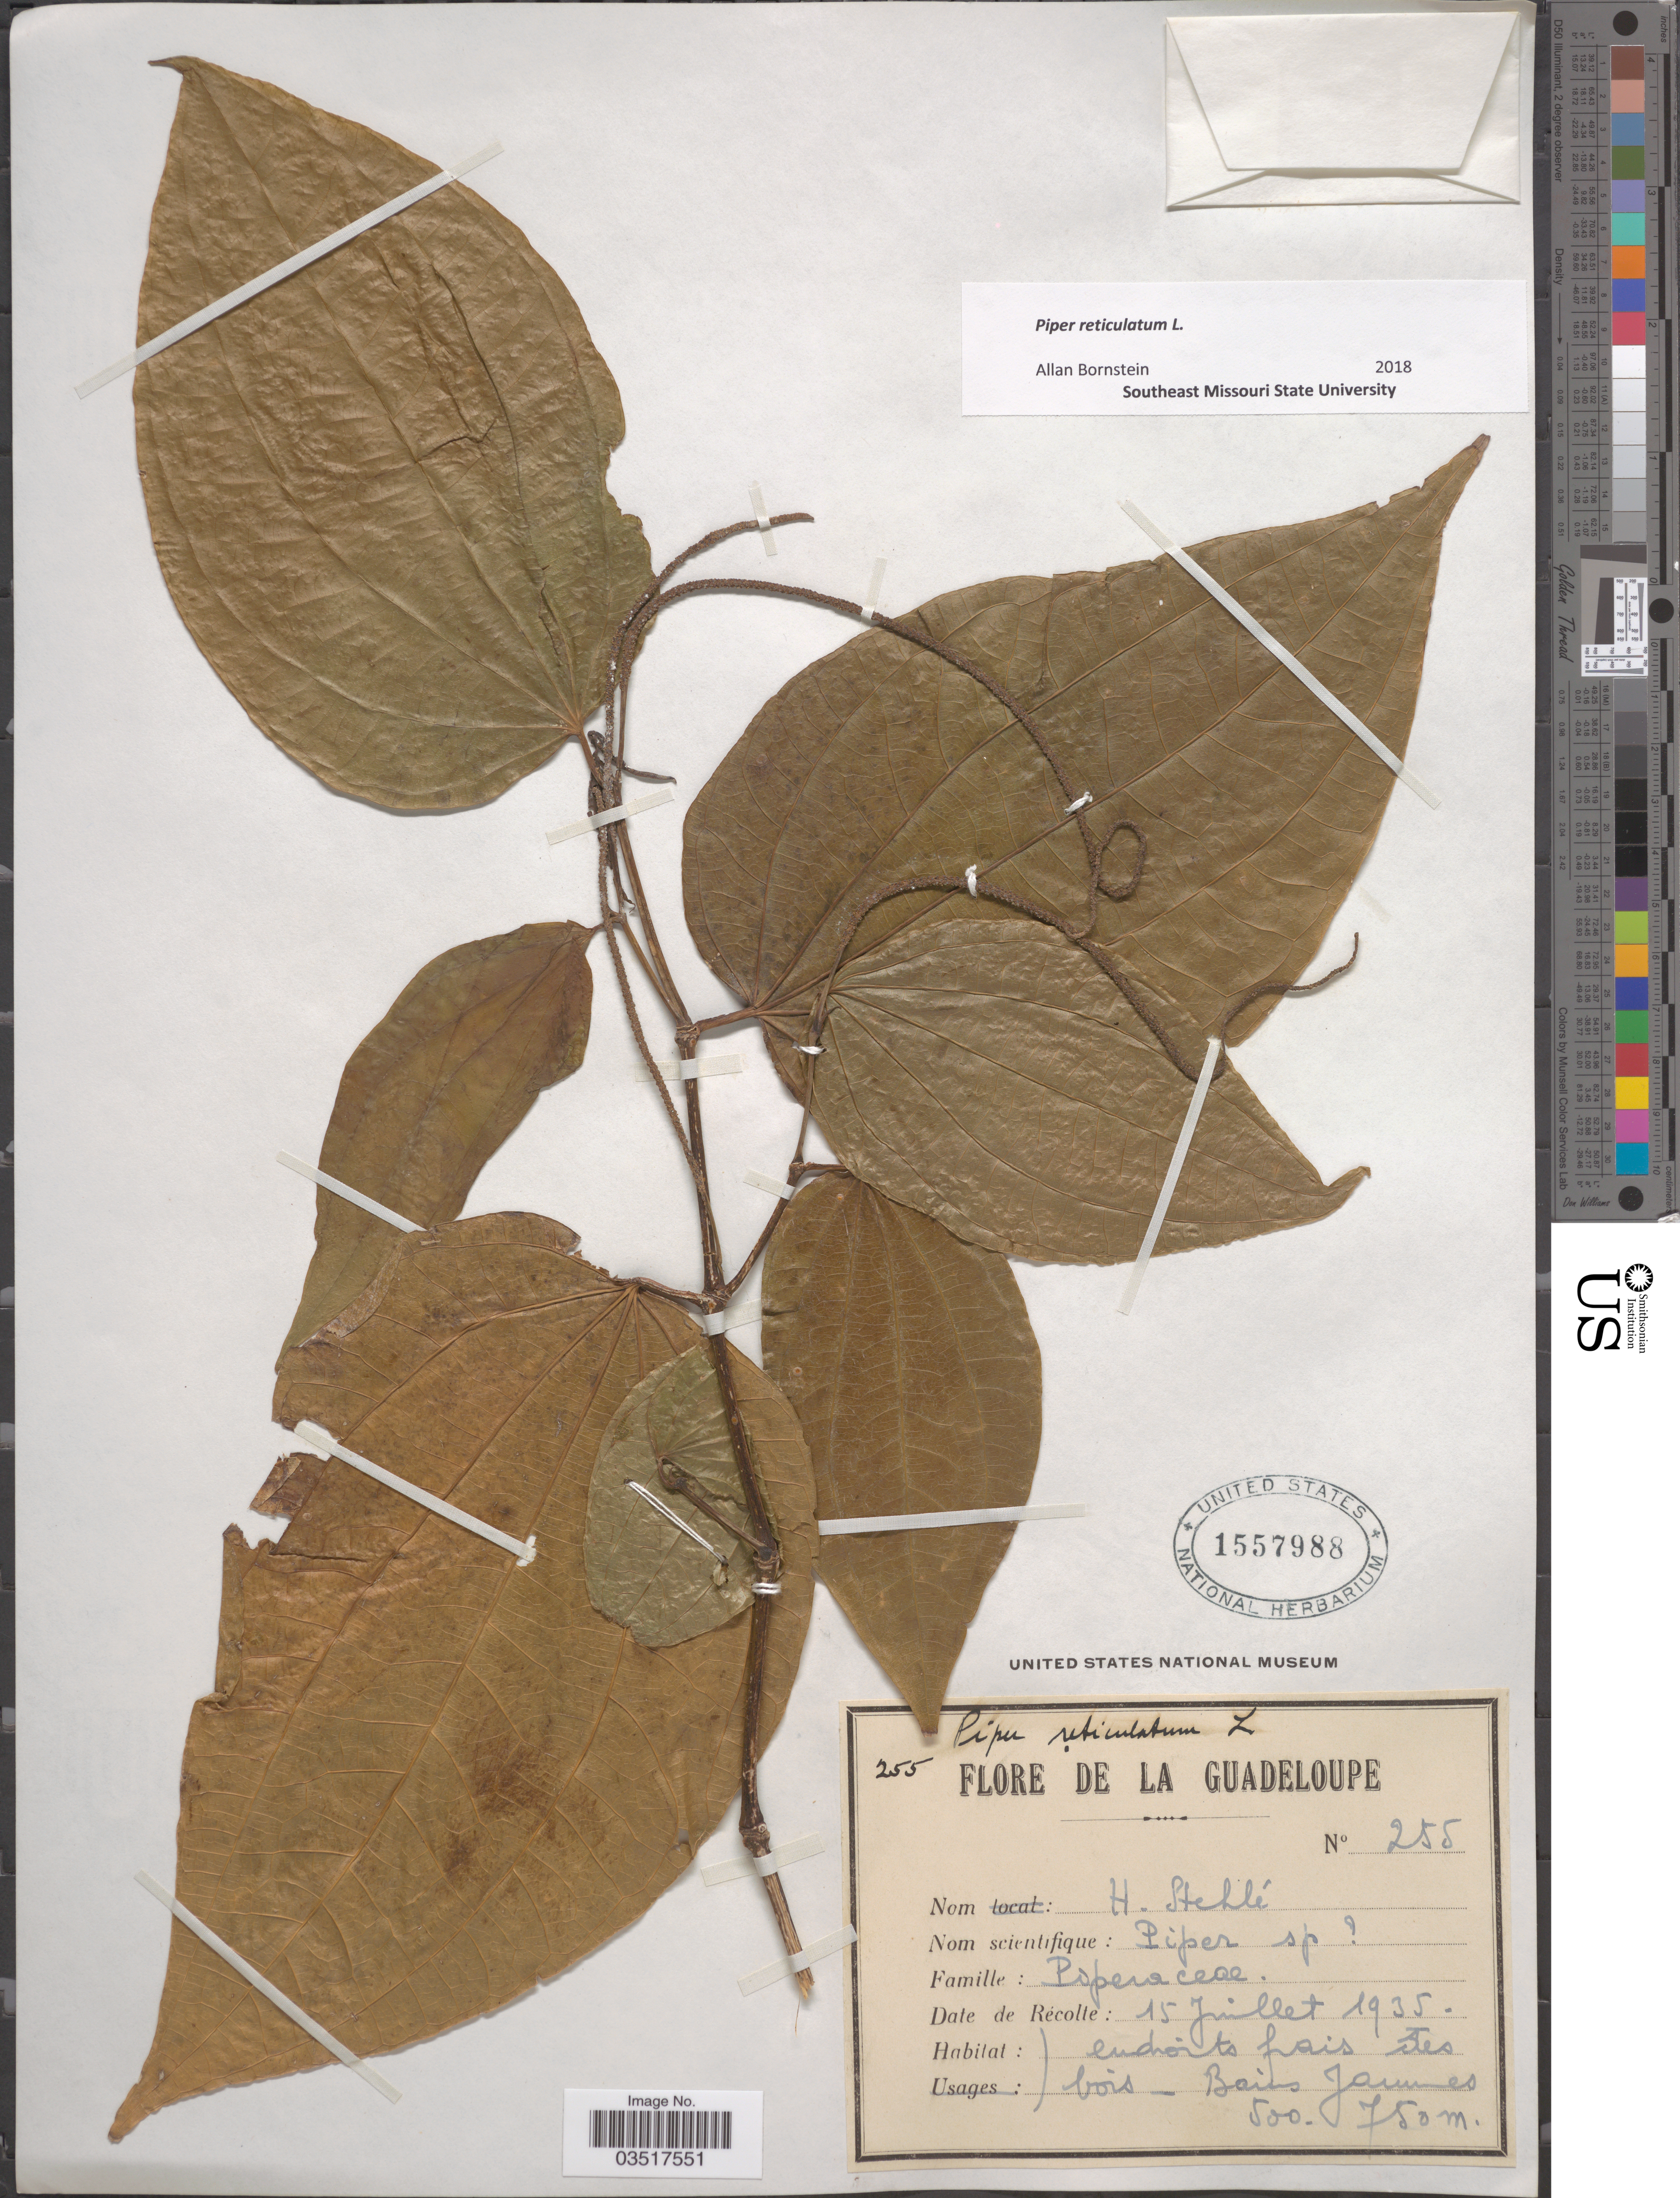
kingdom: Plantae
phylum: Tracheophyta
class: Magnoliopsida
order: Piperales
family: Piperaceae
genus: Piper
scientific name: Piper reticulatum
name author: L.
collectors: H. Stehlé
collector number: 255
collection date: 1935-07-15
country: Guadeloupe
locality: Bains Jaunes.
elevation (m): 500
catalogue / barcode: US 1557988